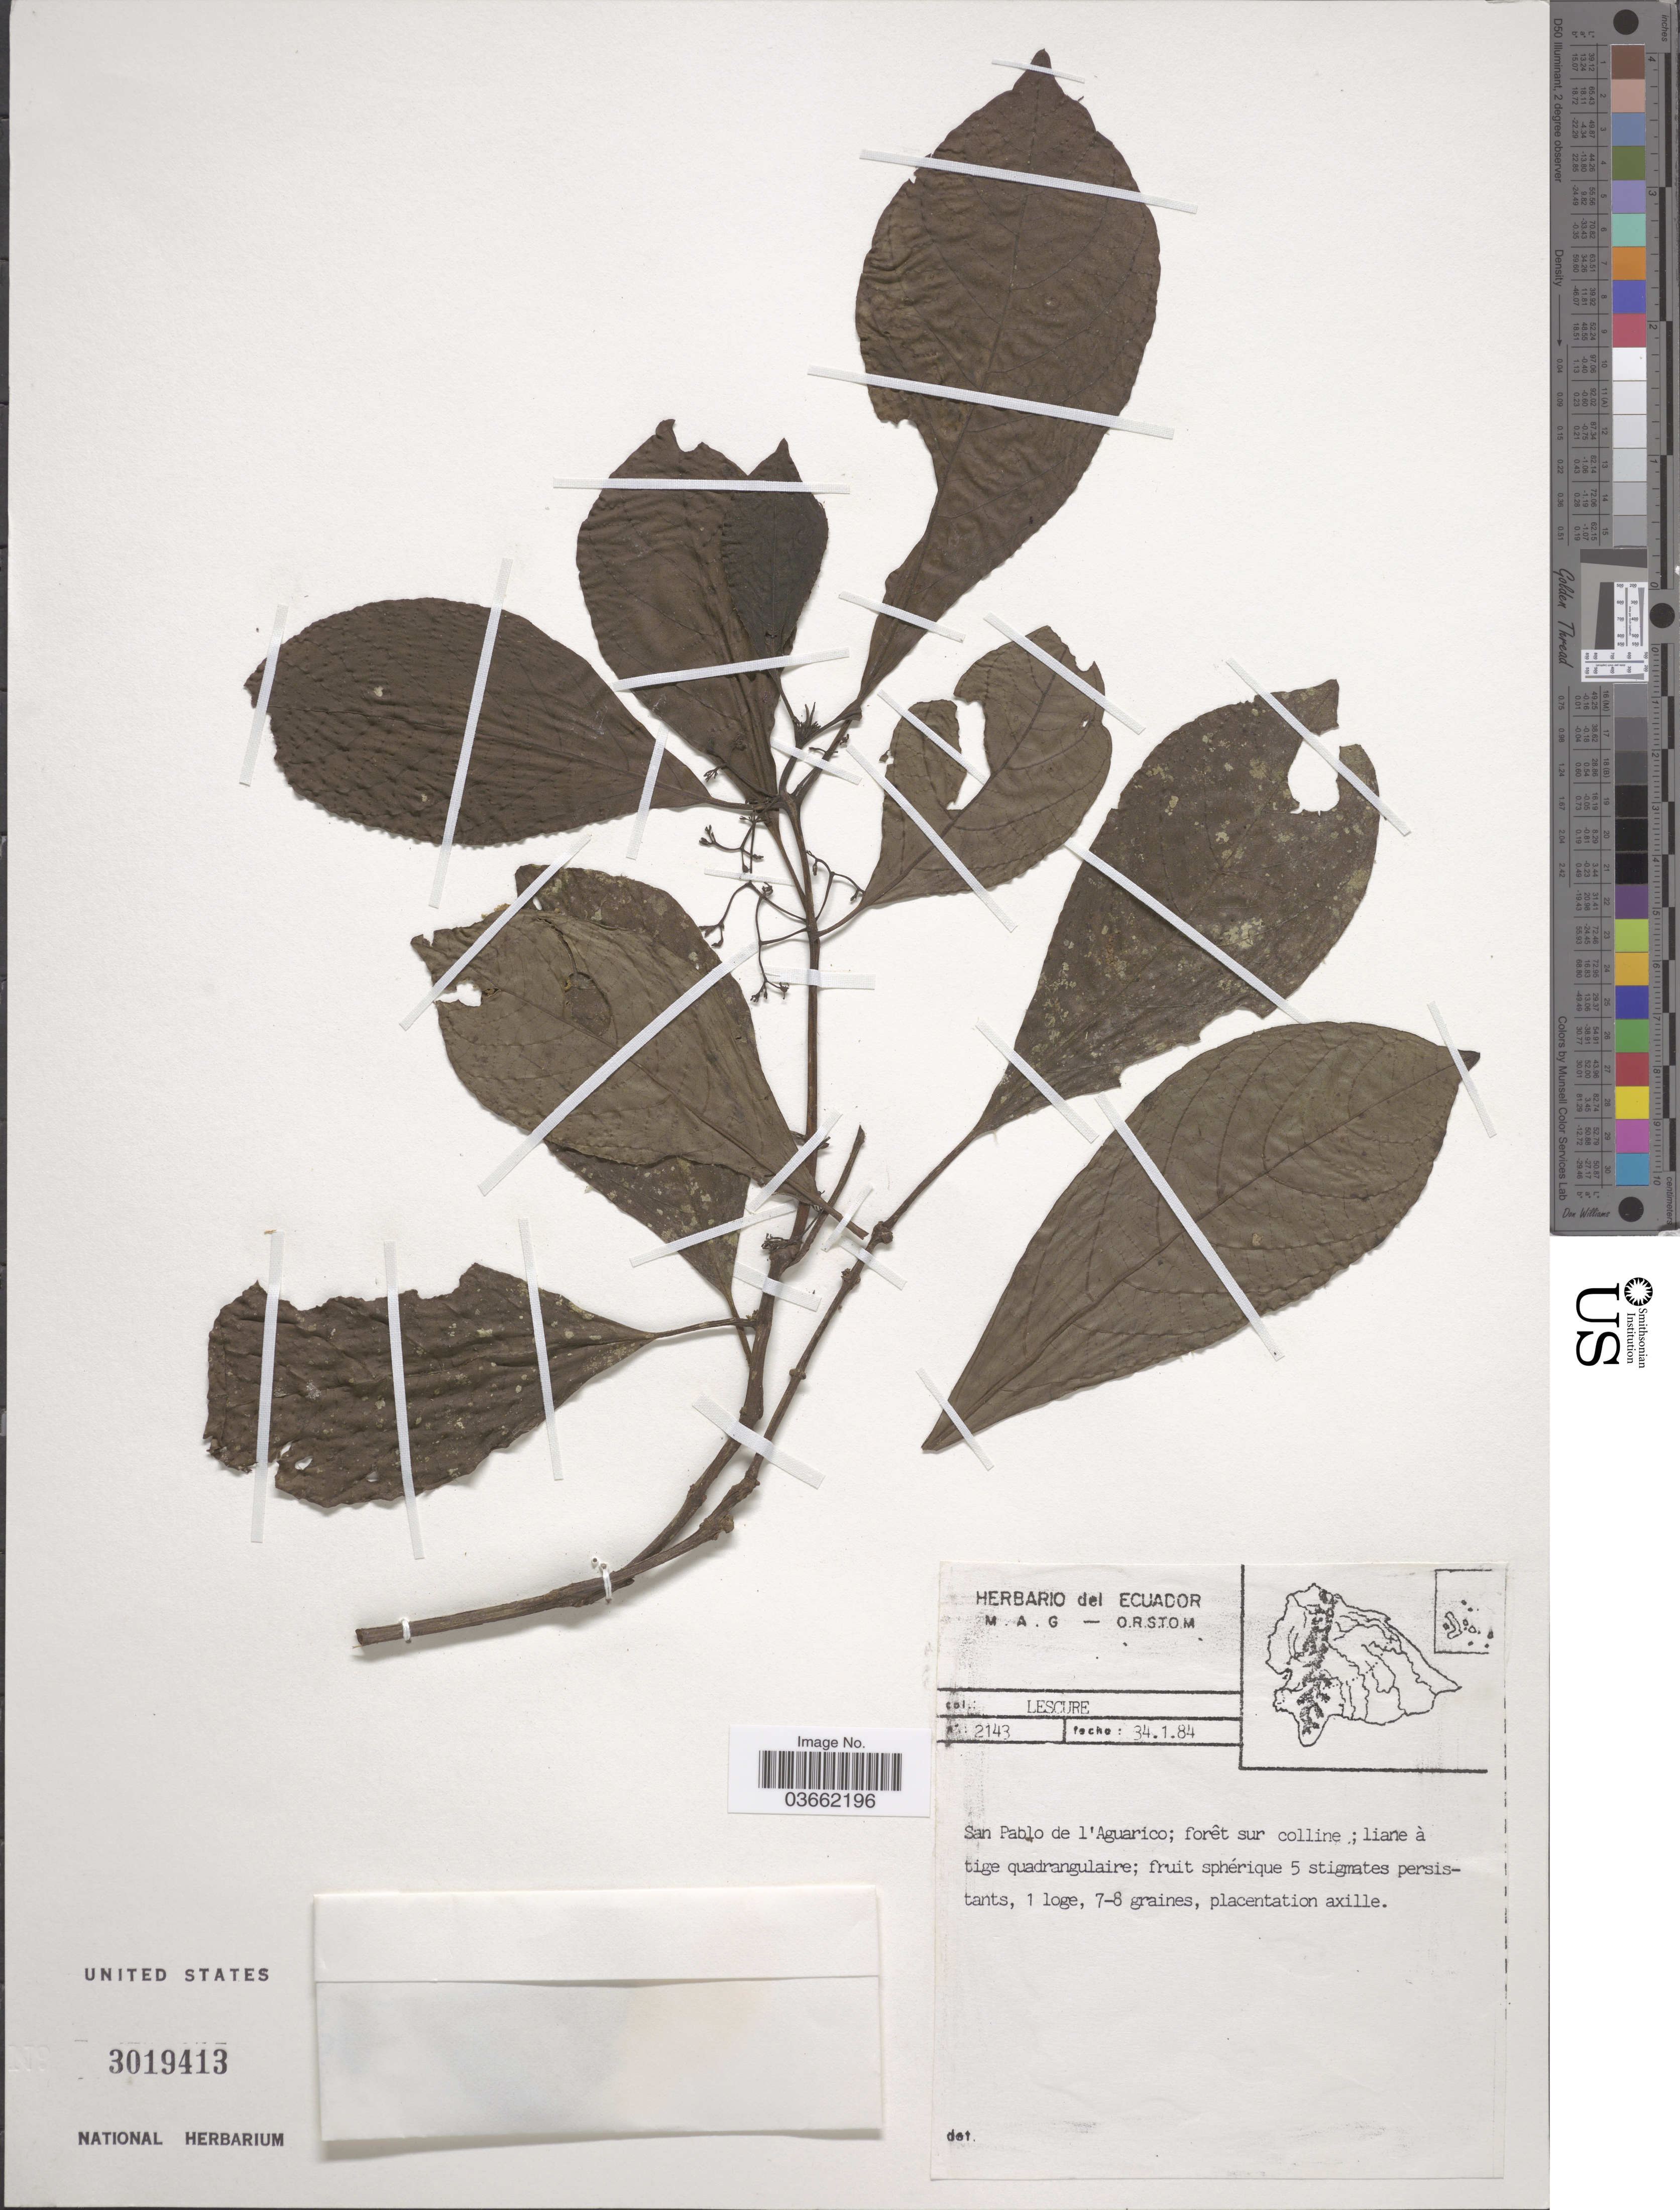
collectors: -. Lescure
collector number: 2143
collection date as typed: Transcribed d/m/y: 34/1/84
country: Ecuador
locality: San Pablo de l'Aguarico.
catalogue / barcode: US 3019413